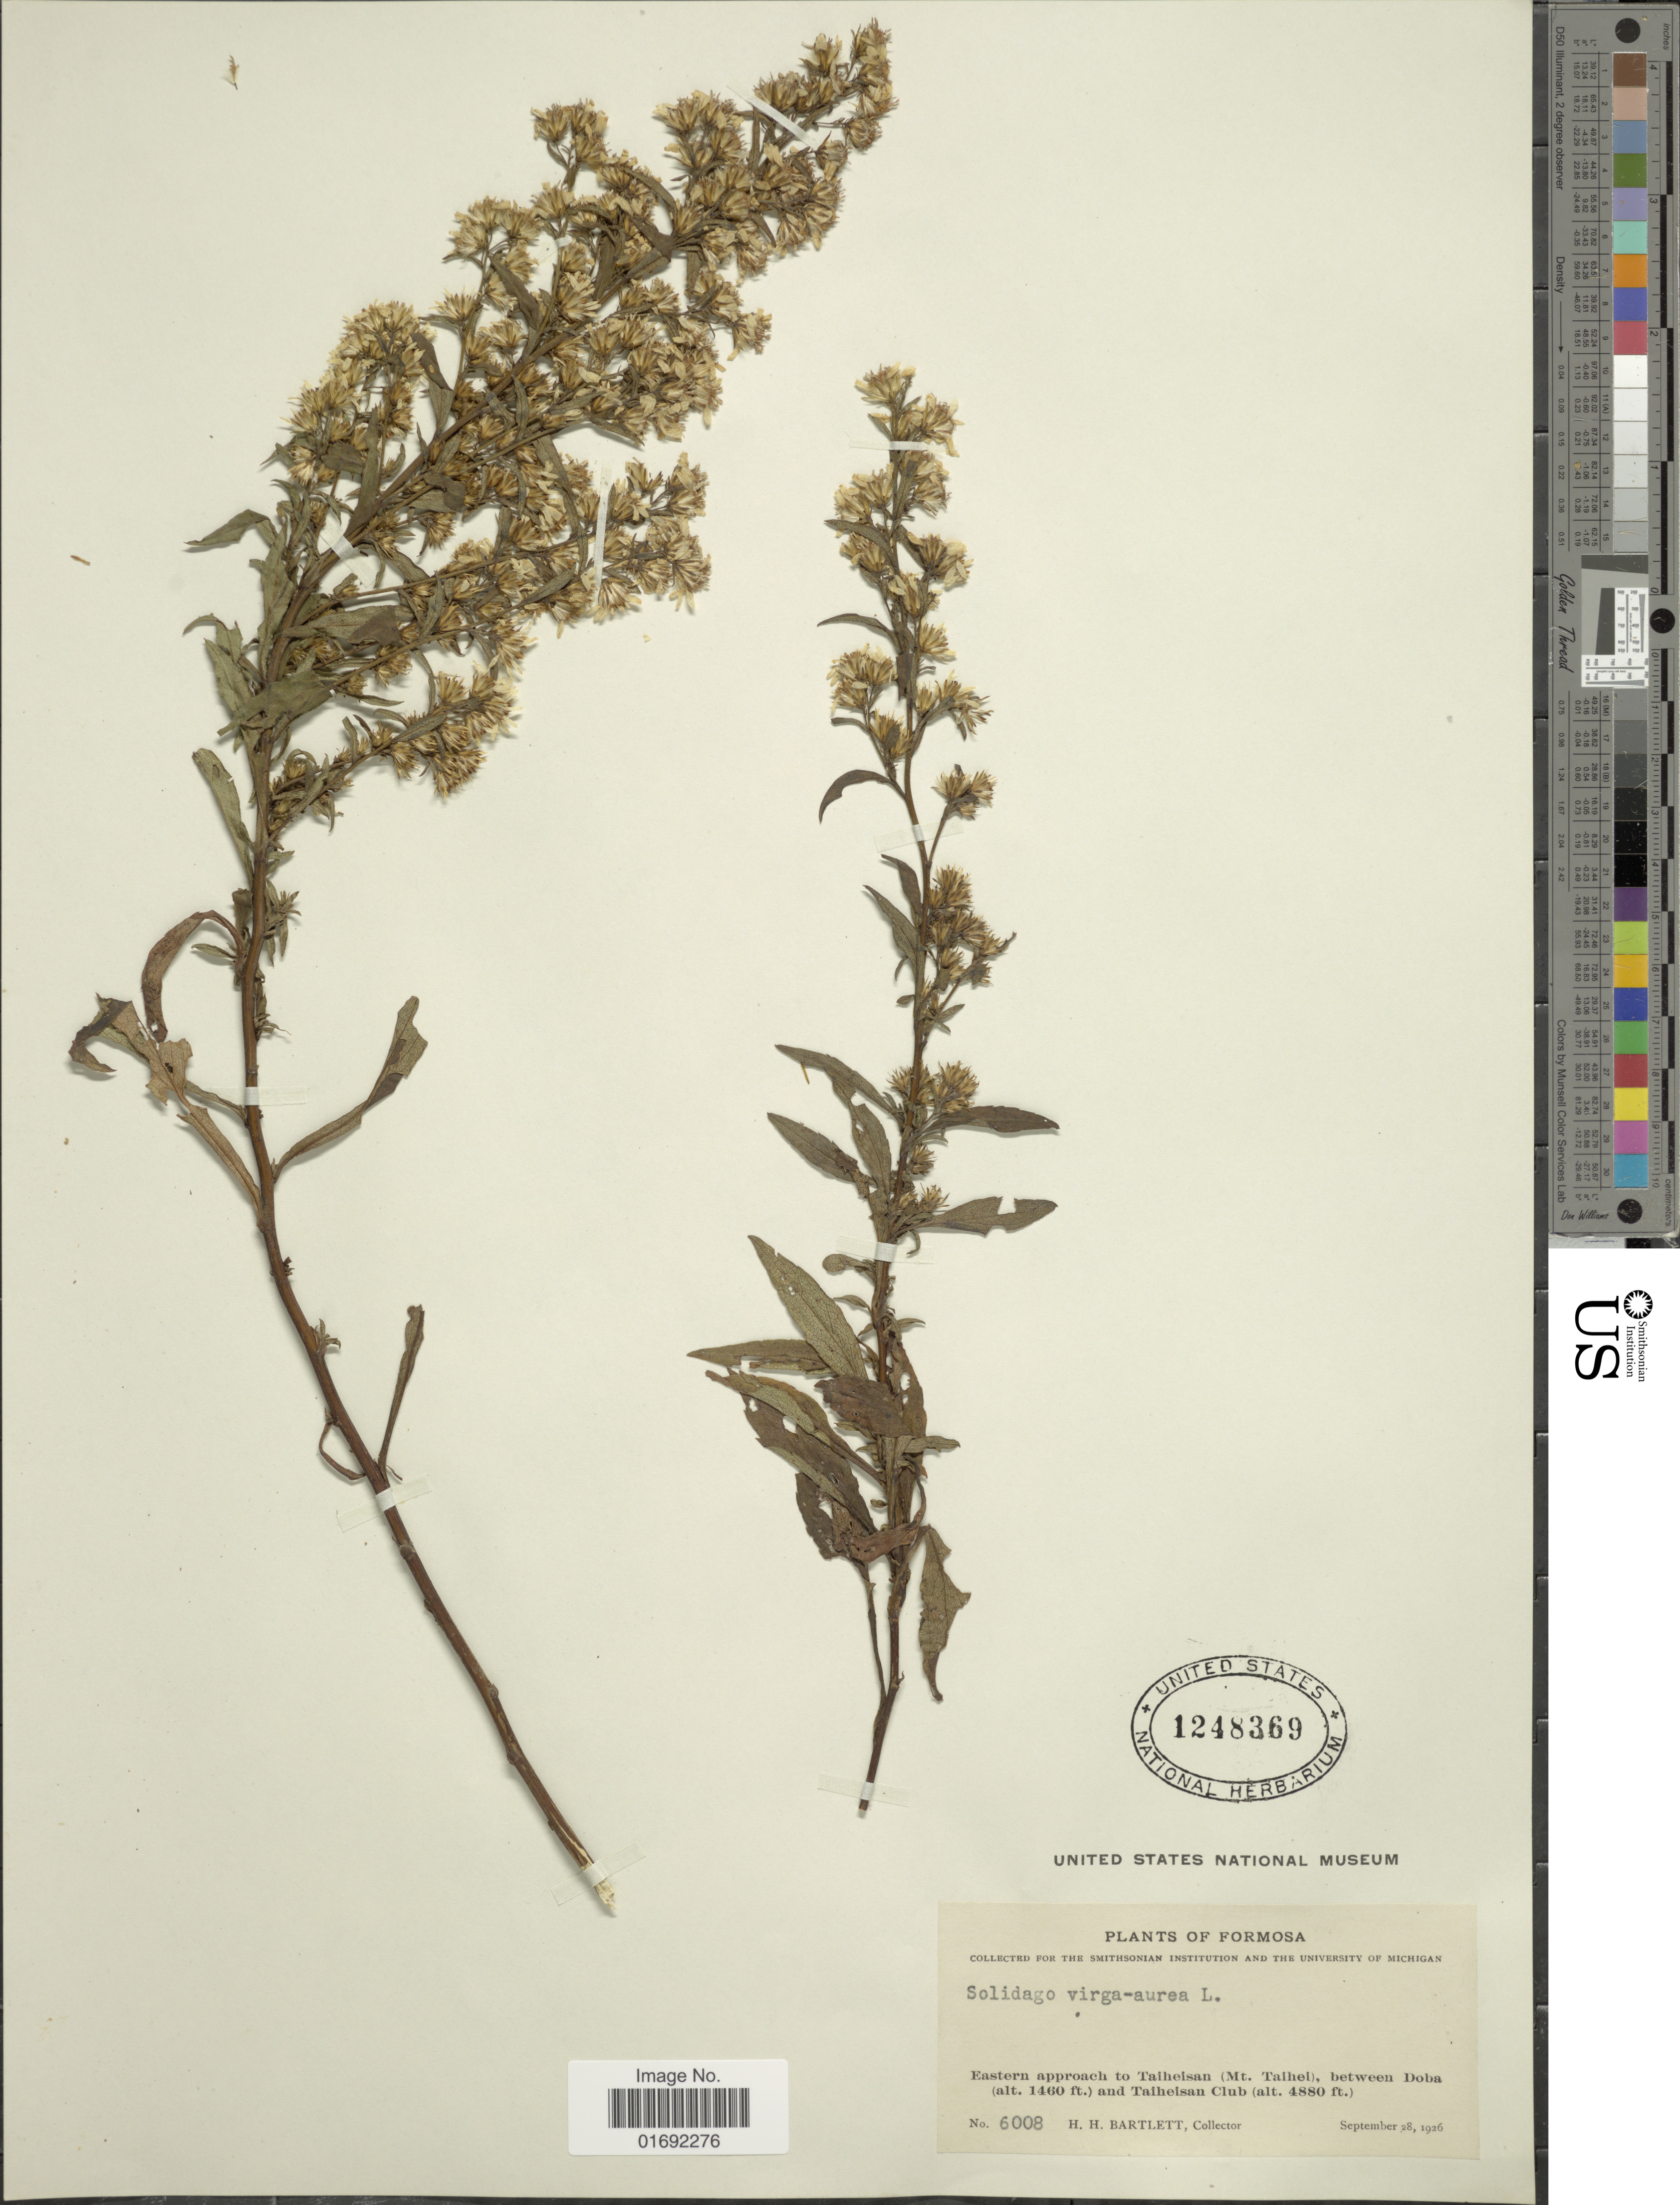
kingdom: Plantae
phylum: Tracheophyta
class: Magnoliopsida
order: Asterales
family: Asteraceae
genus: Solidago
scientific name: Solidago virgaurea var. asiatica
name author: Nakai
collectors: H. H. Bartlett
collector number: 6008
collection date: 1926-09-28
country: Taiwan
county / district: Yilan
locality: Formosa, eastern approach to Taiheisan (Mt. Taihei), between Doba and Taiheisan Club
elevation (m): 445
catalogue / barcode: US 1248369